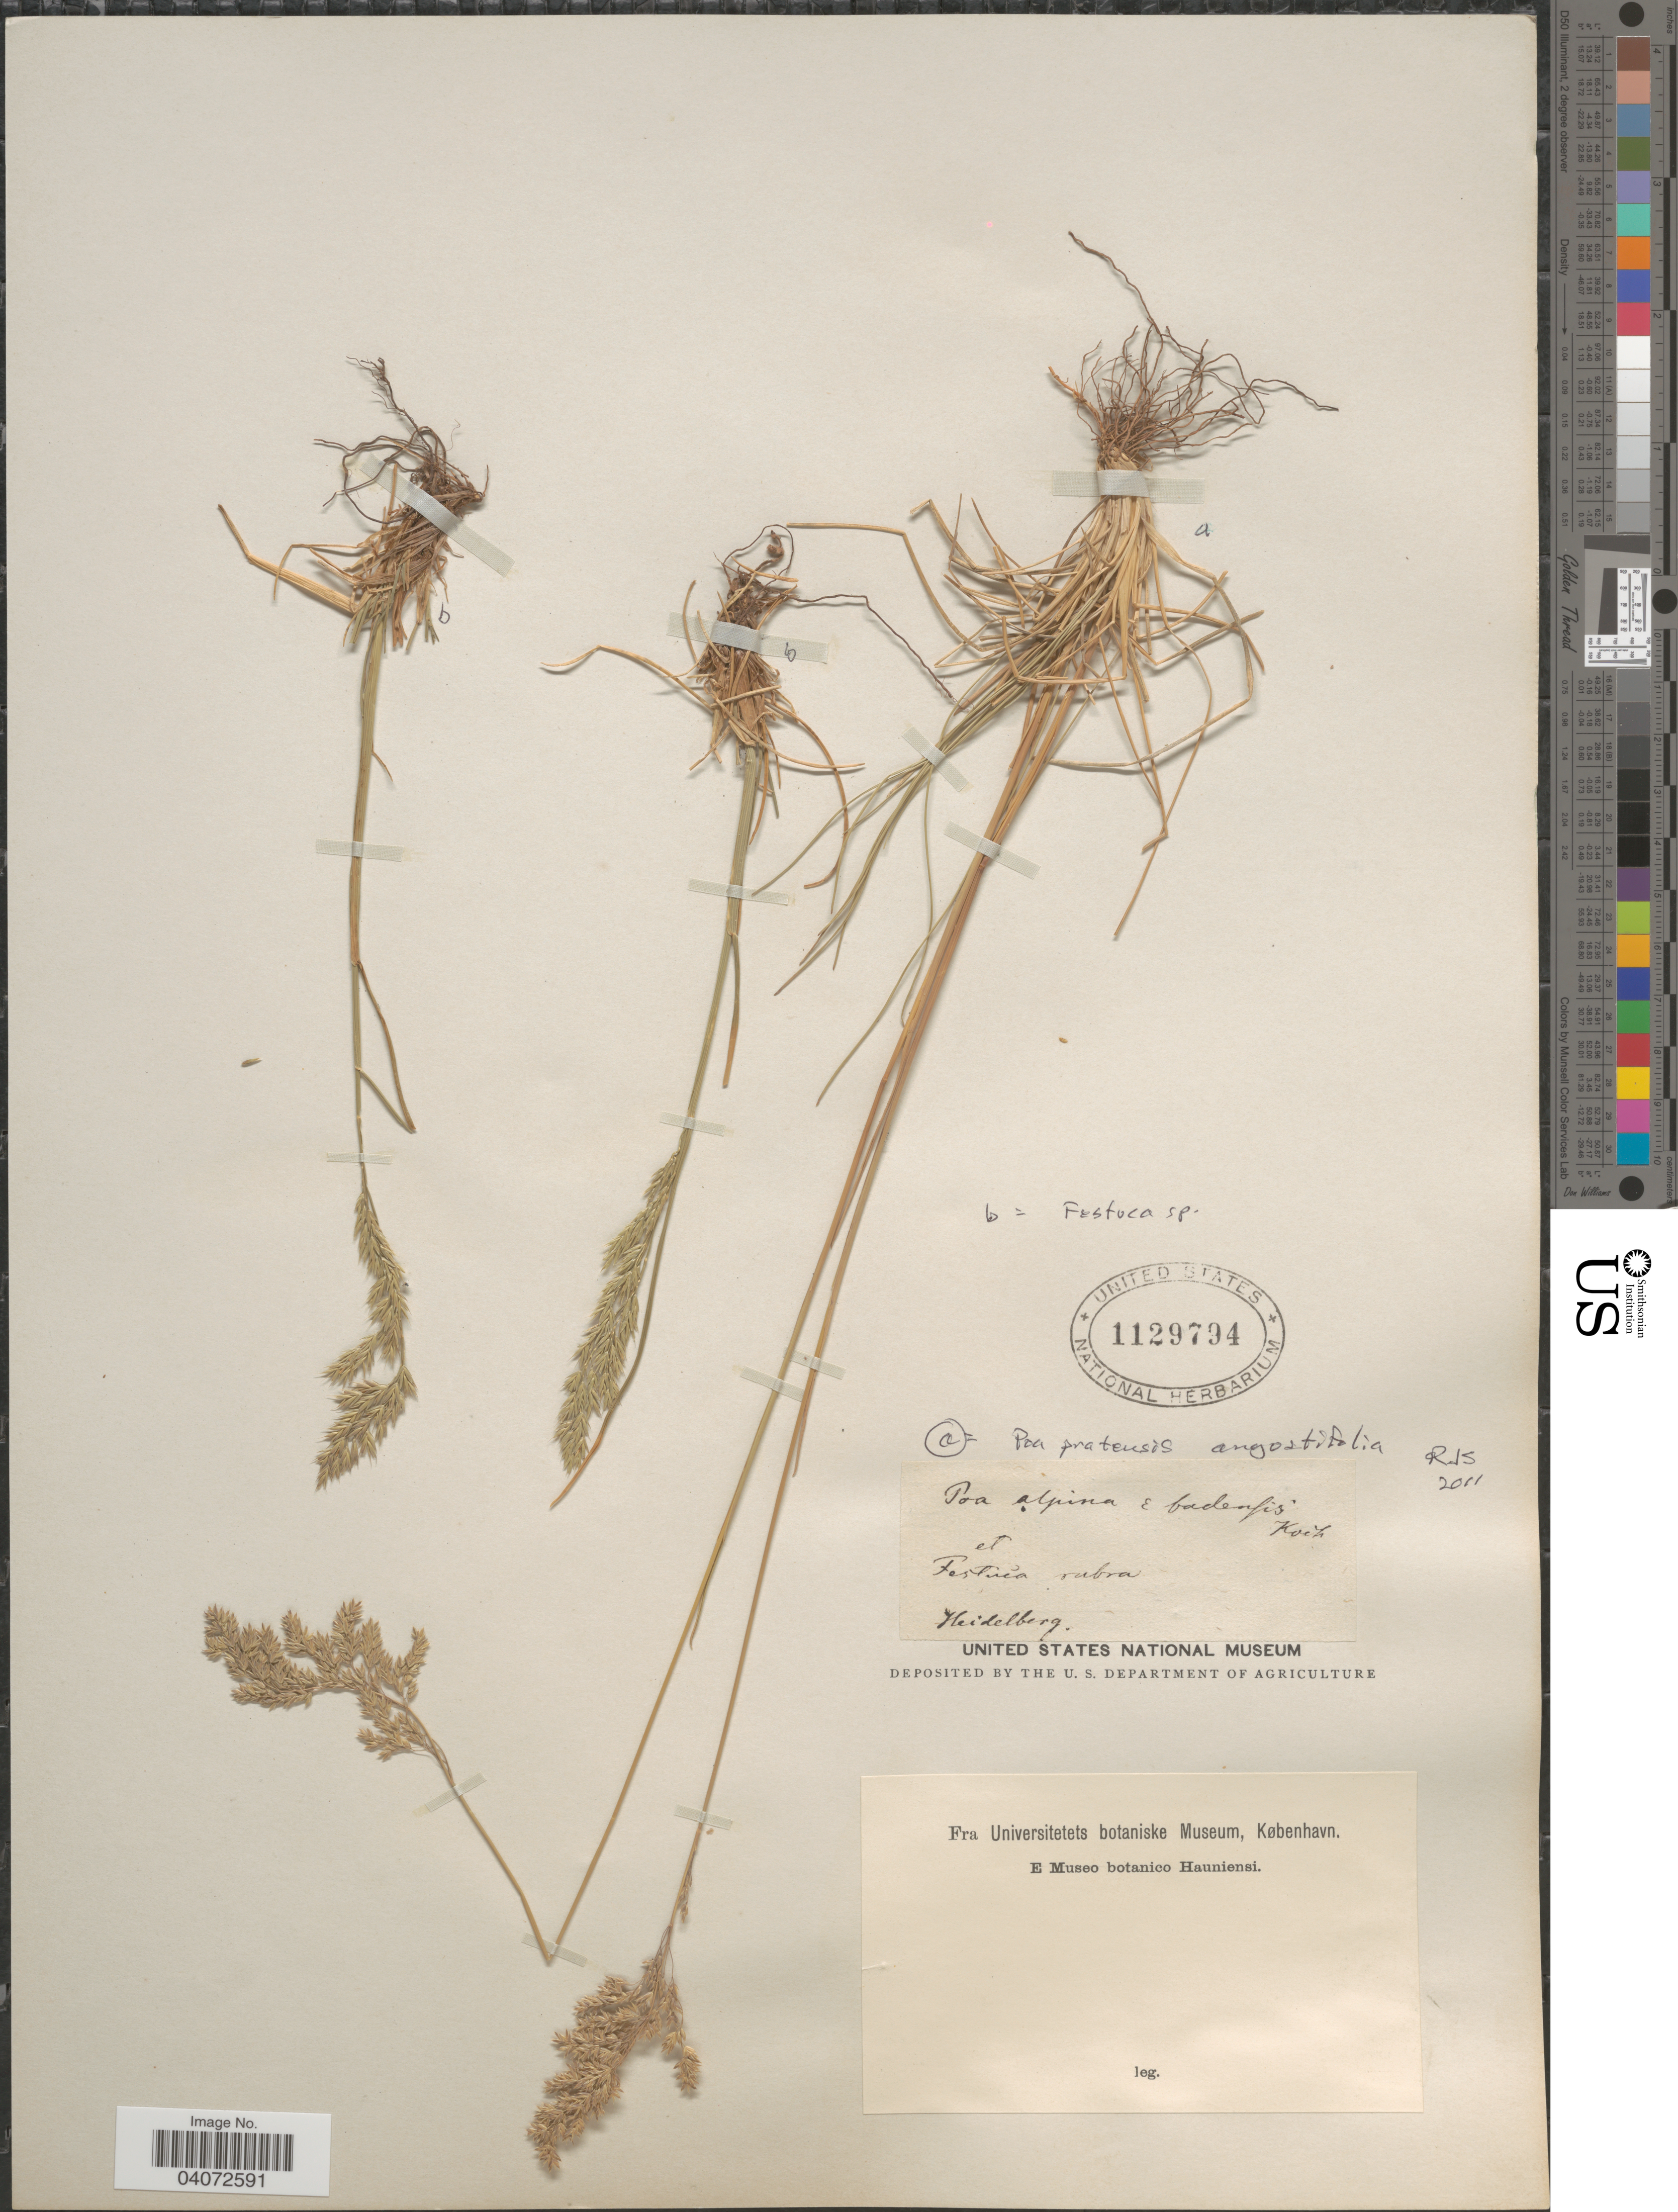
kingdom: Plantae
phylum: Tracheophyta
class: Liliopsida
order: Poales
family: Poaceae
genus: Poa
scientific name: Poa pratensis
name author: L.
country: Germany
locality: Heidelberg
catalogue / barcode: US 1129794